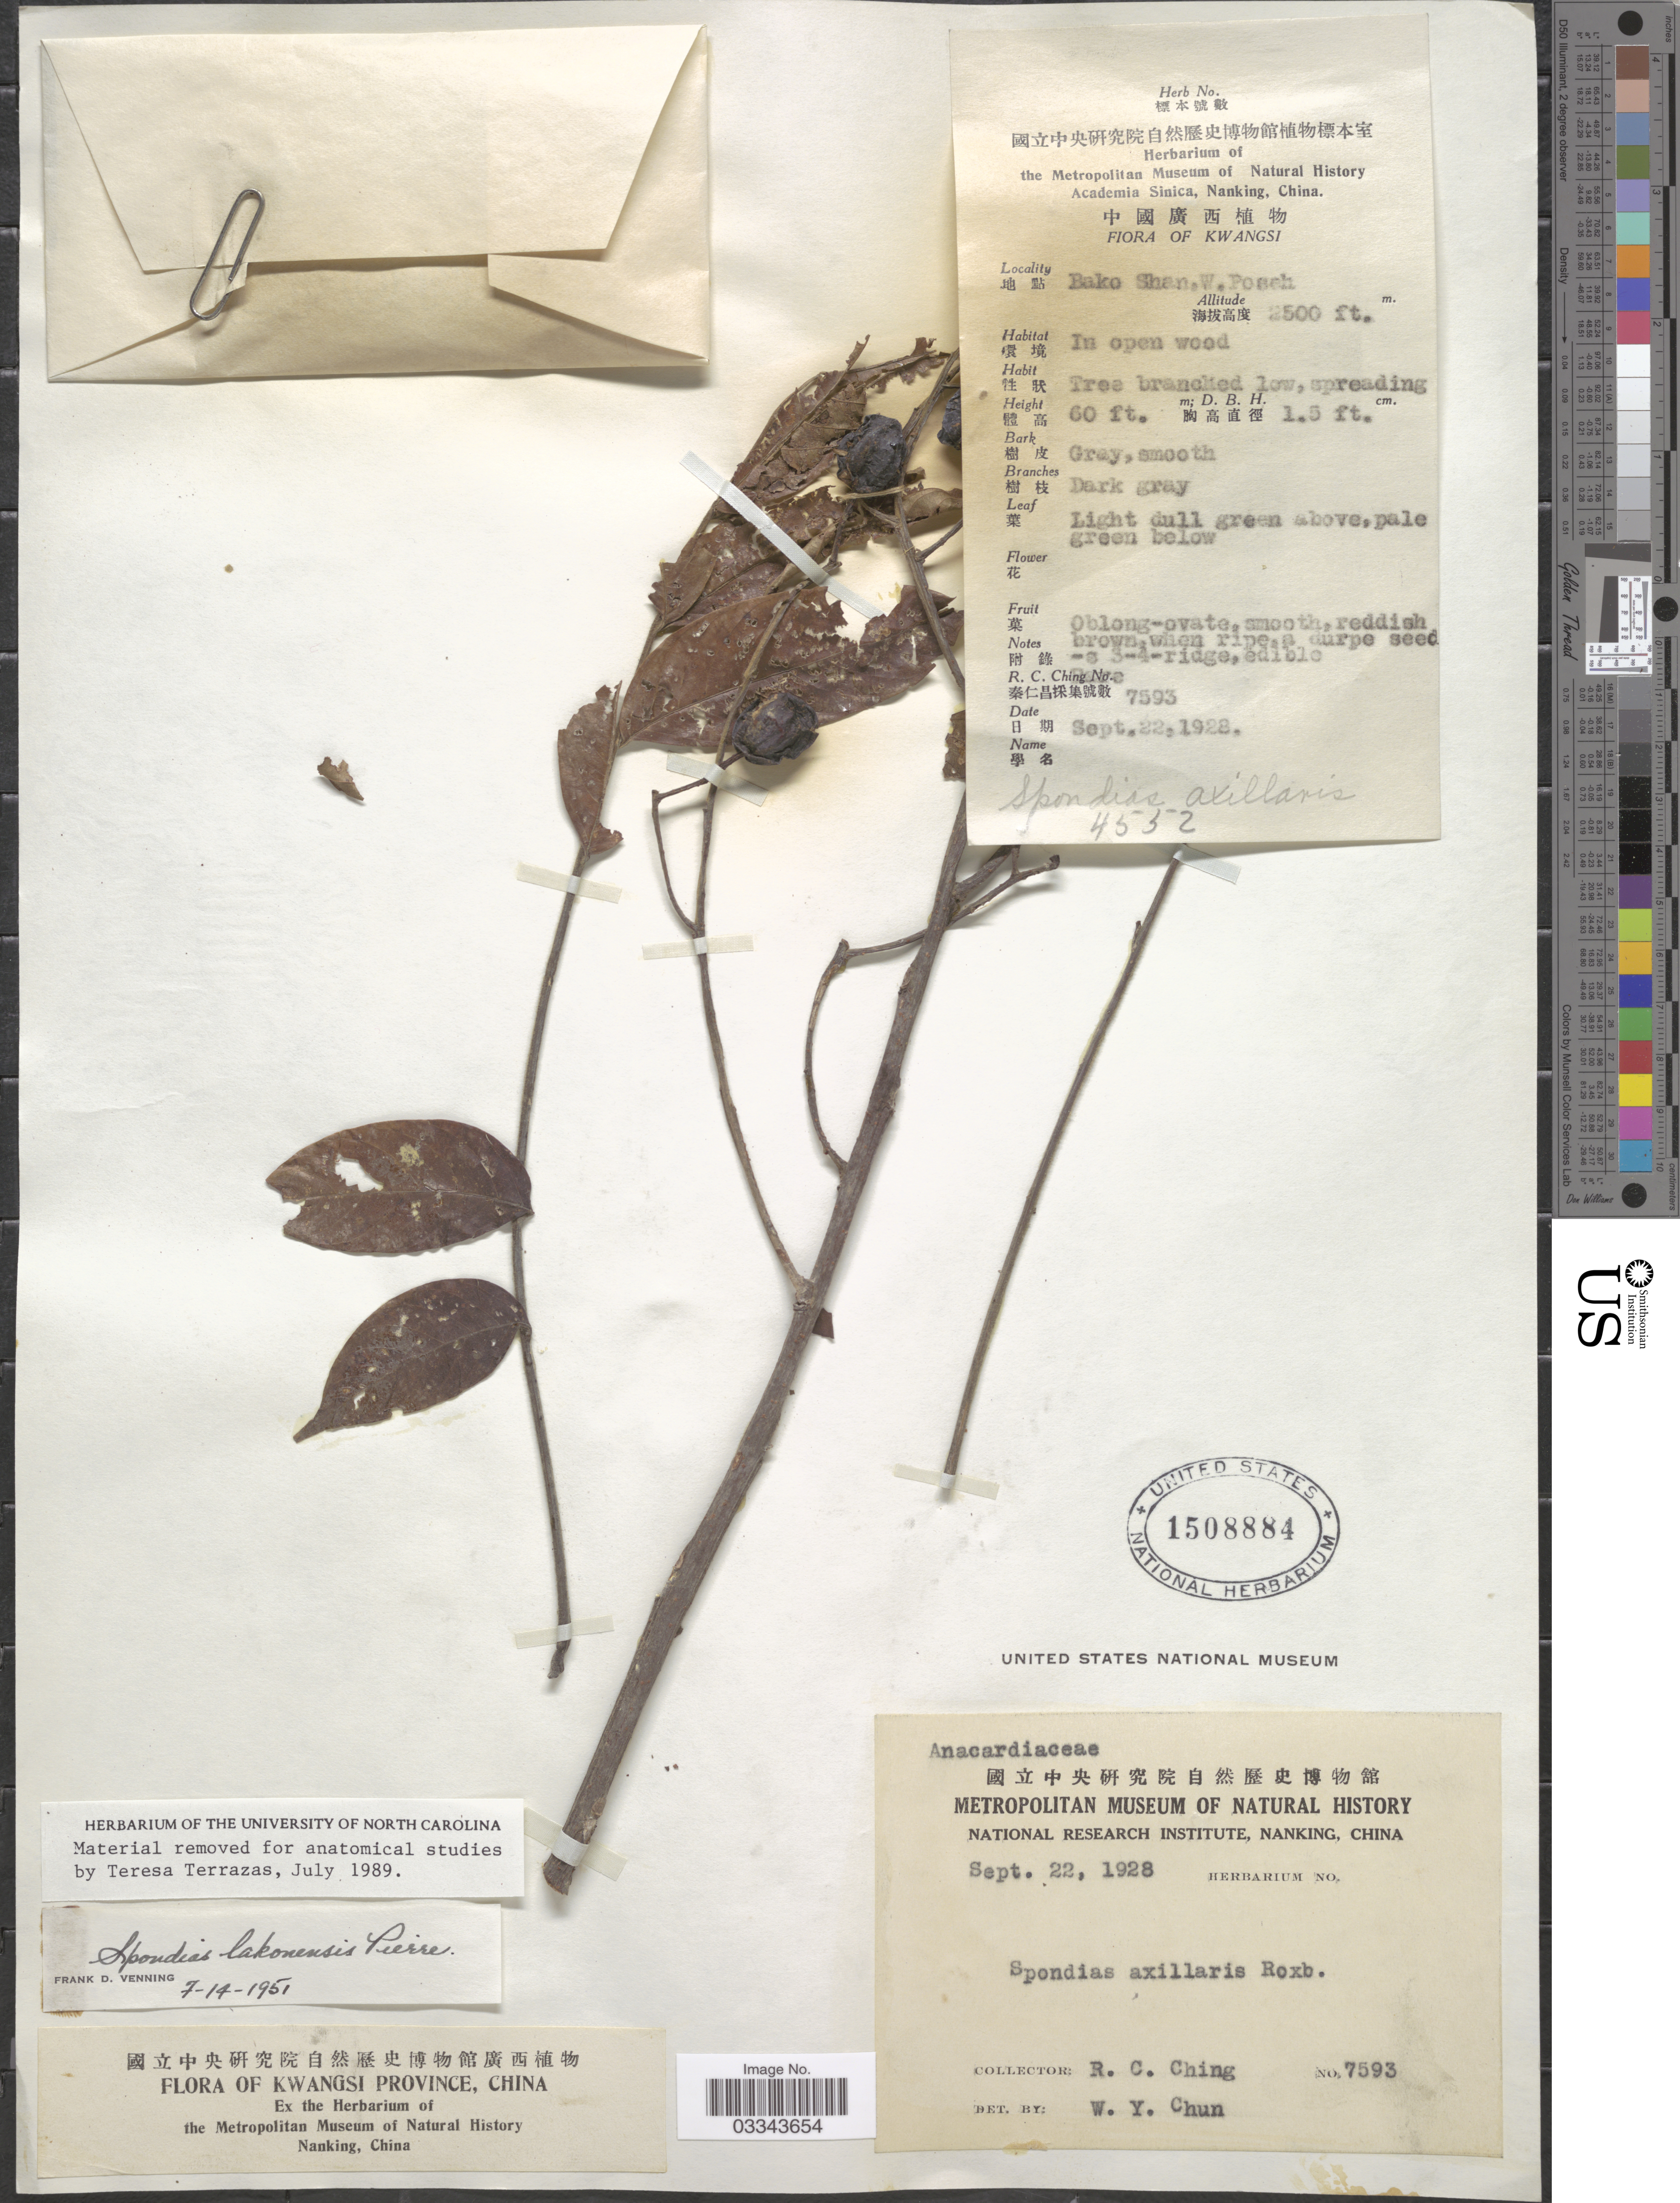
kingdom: Plantae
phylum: Tracheophyta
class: Magnoliopsida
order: Sapindales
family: Anacardiaceae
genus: Allospondias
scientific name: Allospondias lakonensis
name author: (Pierre) Stapf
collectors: R. C. Ching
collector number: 7593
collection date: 1928-09-22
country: China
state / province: Guangxi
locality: Kwangsi Province. Bako Shan.W. Posah.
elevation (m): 762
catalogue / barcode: US 1508884